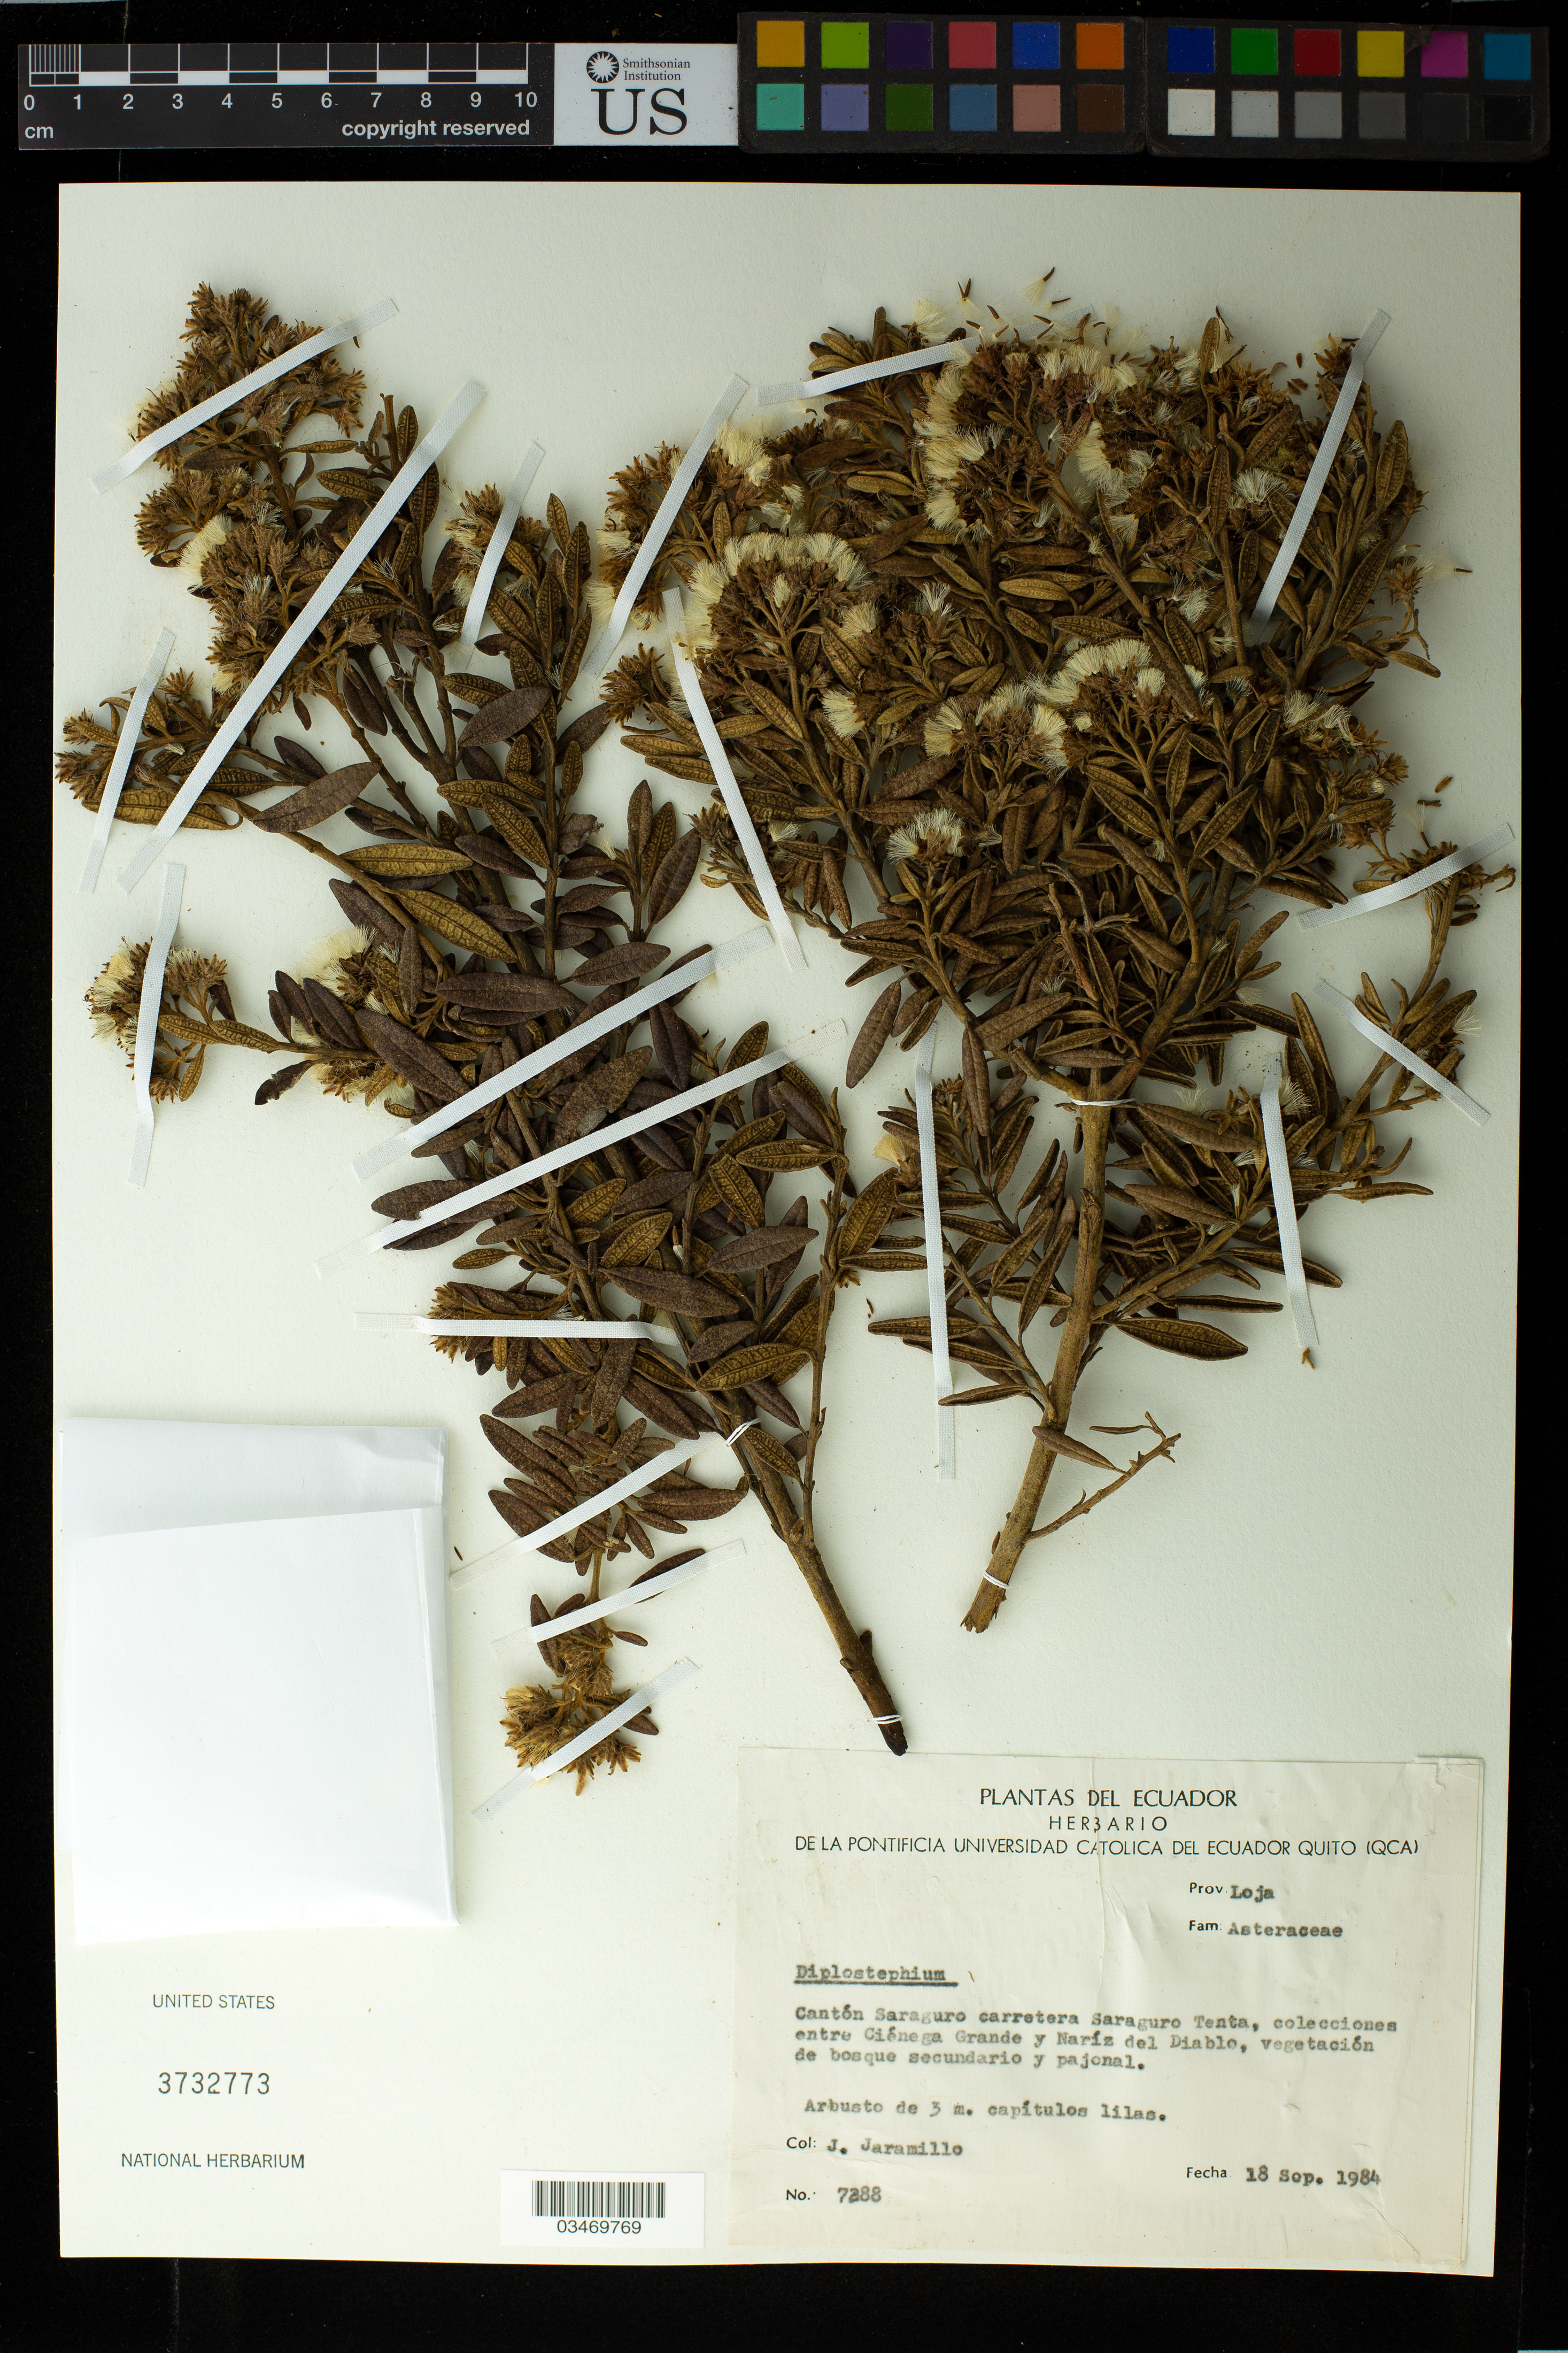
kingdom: Plantae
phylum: Tracheophyta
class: Magnoliopsida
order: Asterales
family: Asteraceae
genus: Diplostephium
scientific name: Diplostephium sp.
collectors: J. Jaramillo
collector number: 7288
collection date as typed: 18 Sep 1984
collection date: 1984-09-18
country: Ecuador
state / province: Loja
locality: Canton Saraguro carretera Saraguro Tenta, colecciones entre Cienega Grande y Nariz del Diablo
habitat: Vegetacion de bosque secundario y pajonal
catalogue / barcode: US 3732773